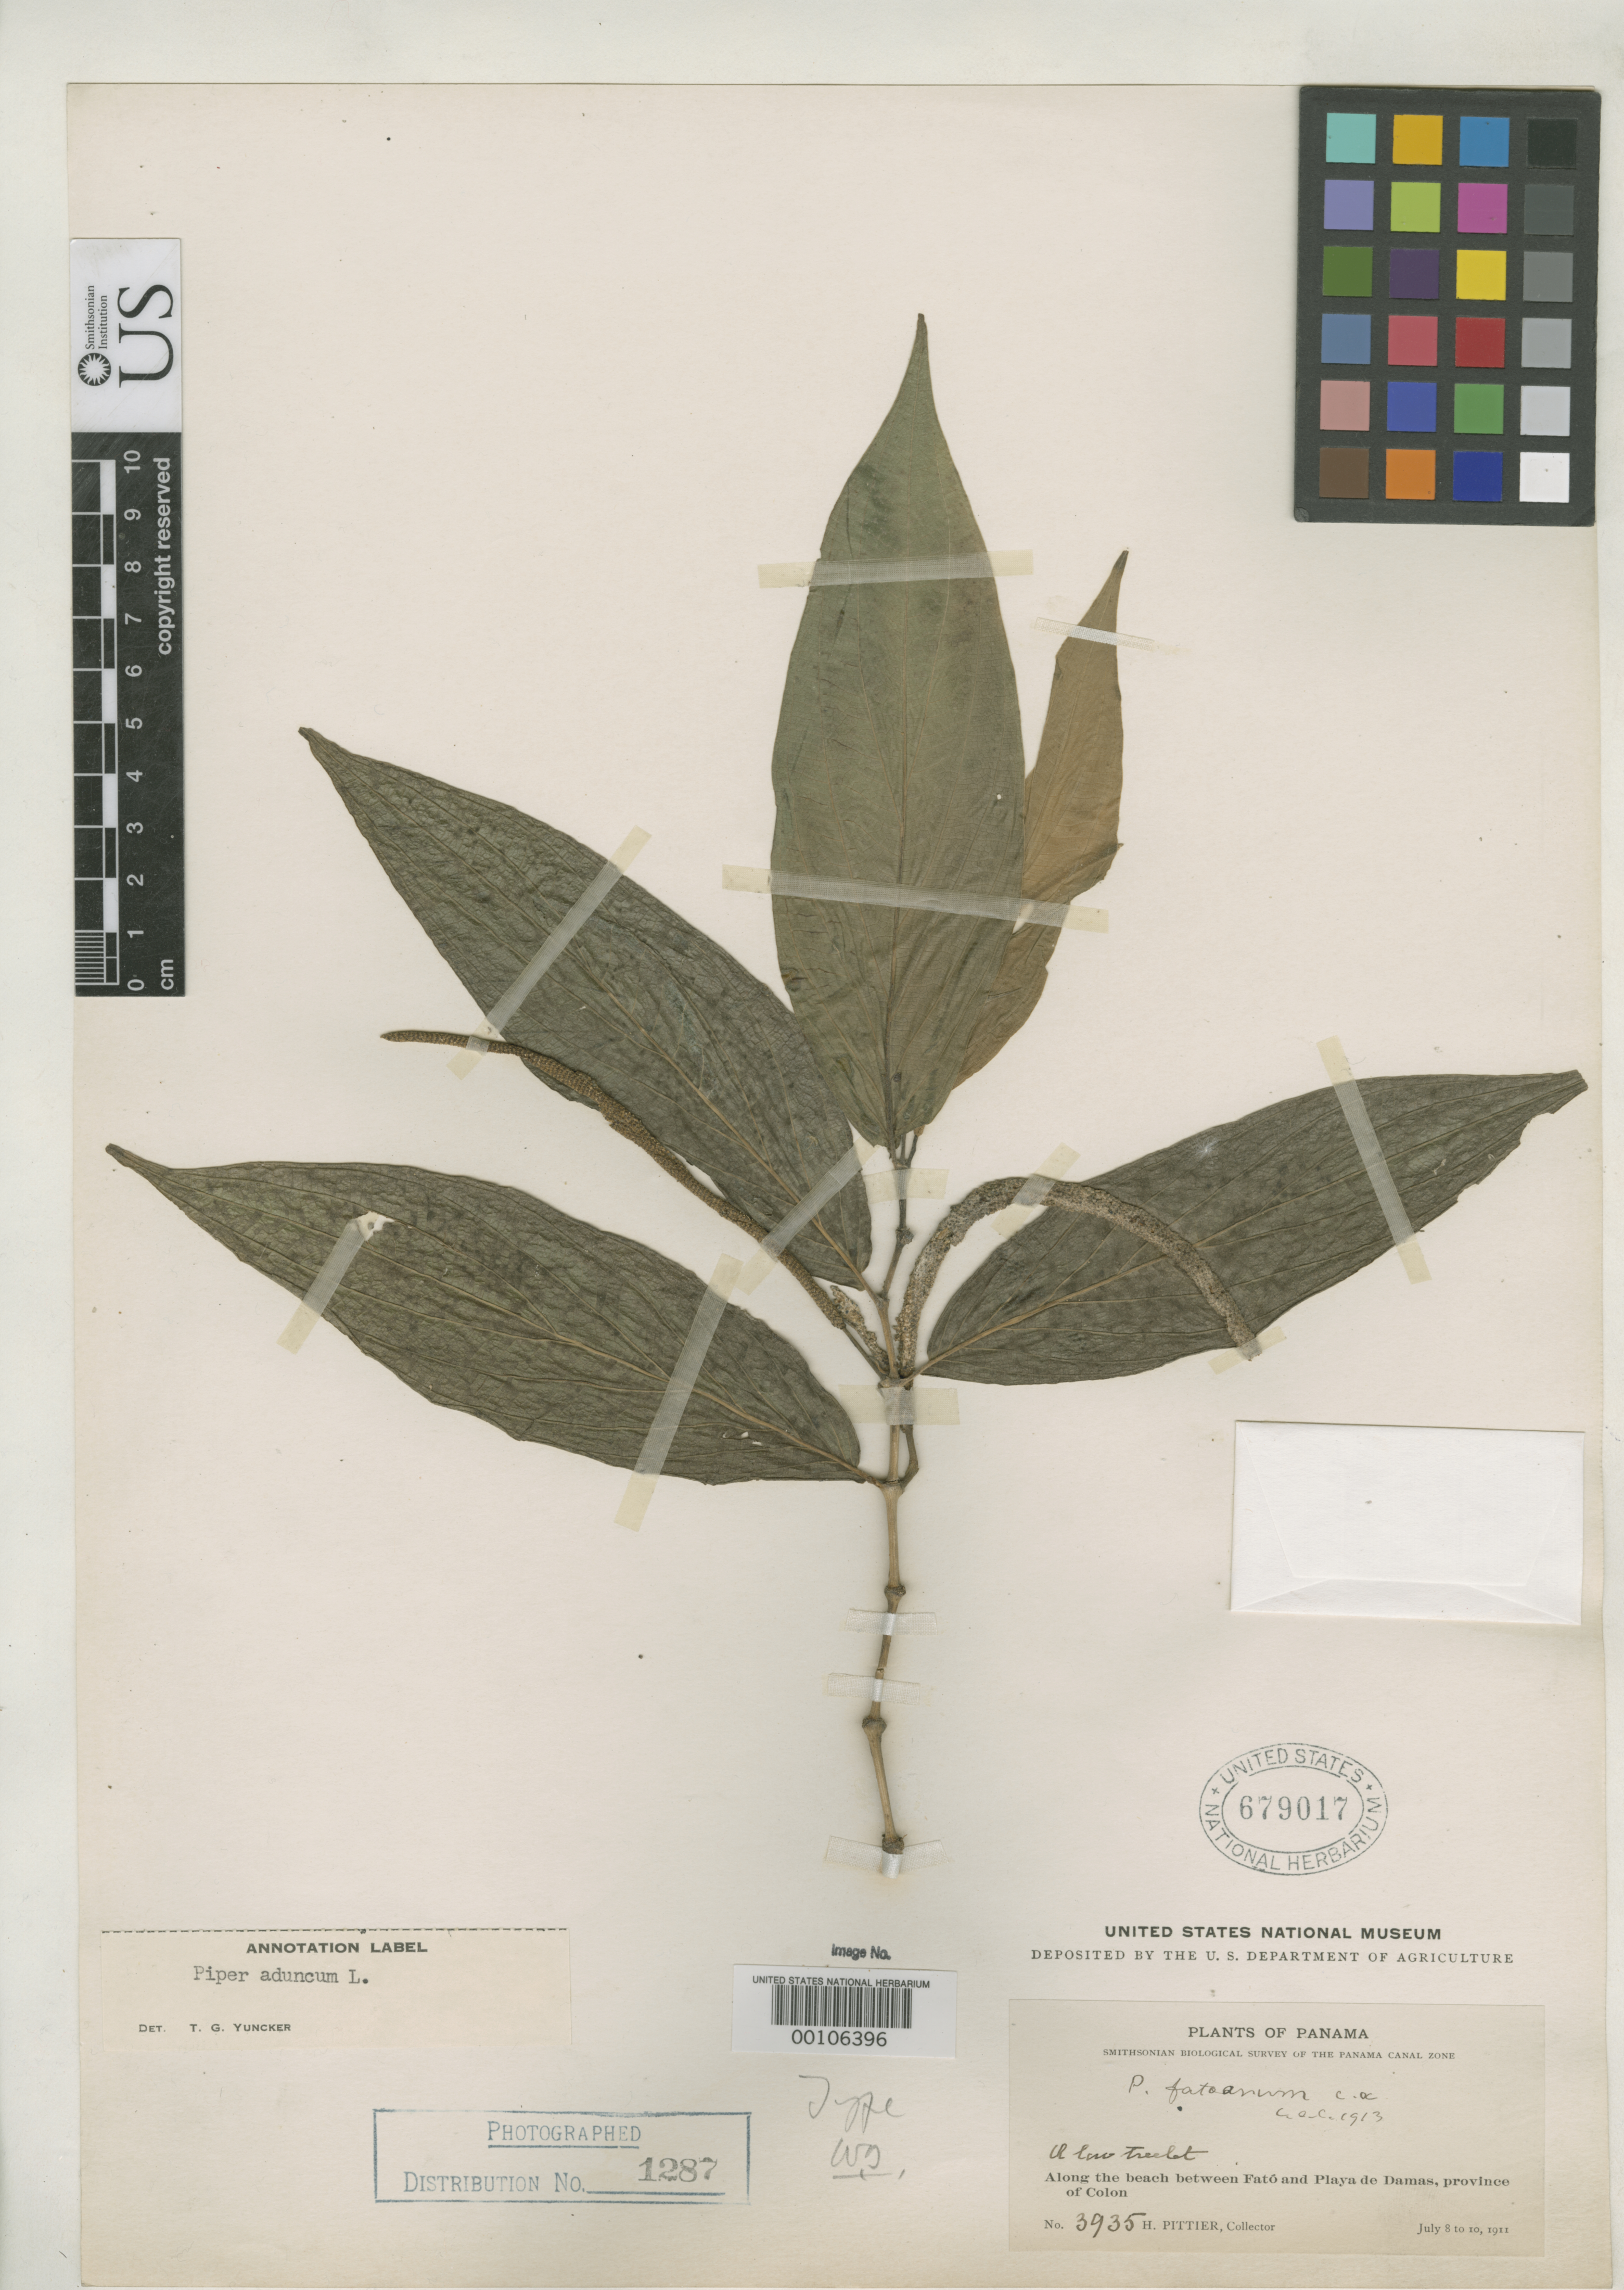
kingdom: Plantae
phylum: Tracheophyta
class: Magnoliopsida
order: Piperales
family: Piperaceae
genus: Piper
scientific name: Piper fatoanum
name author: C. DC.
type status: Possible Holotype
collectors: H. F. Pittier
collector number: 3935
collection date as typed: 08 Jul 1911 to 10 Jul 1911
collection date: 1911-07-08/1911-07-10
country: Panama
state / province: Colón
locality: Between Fato and Playa de Damas.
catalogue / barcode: US 679017